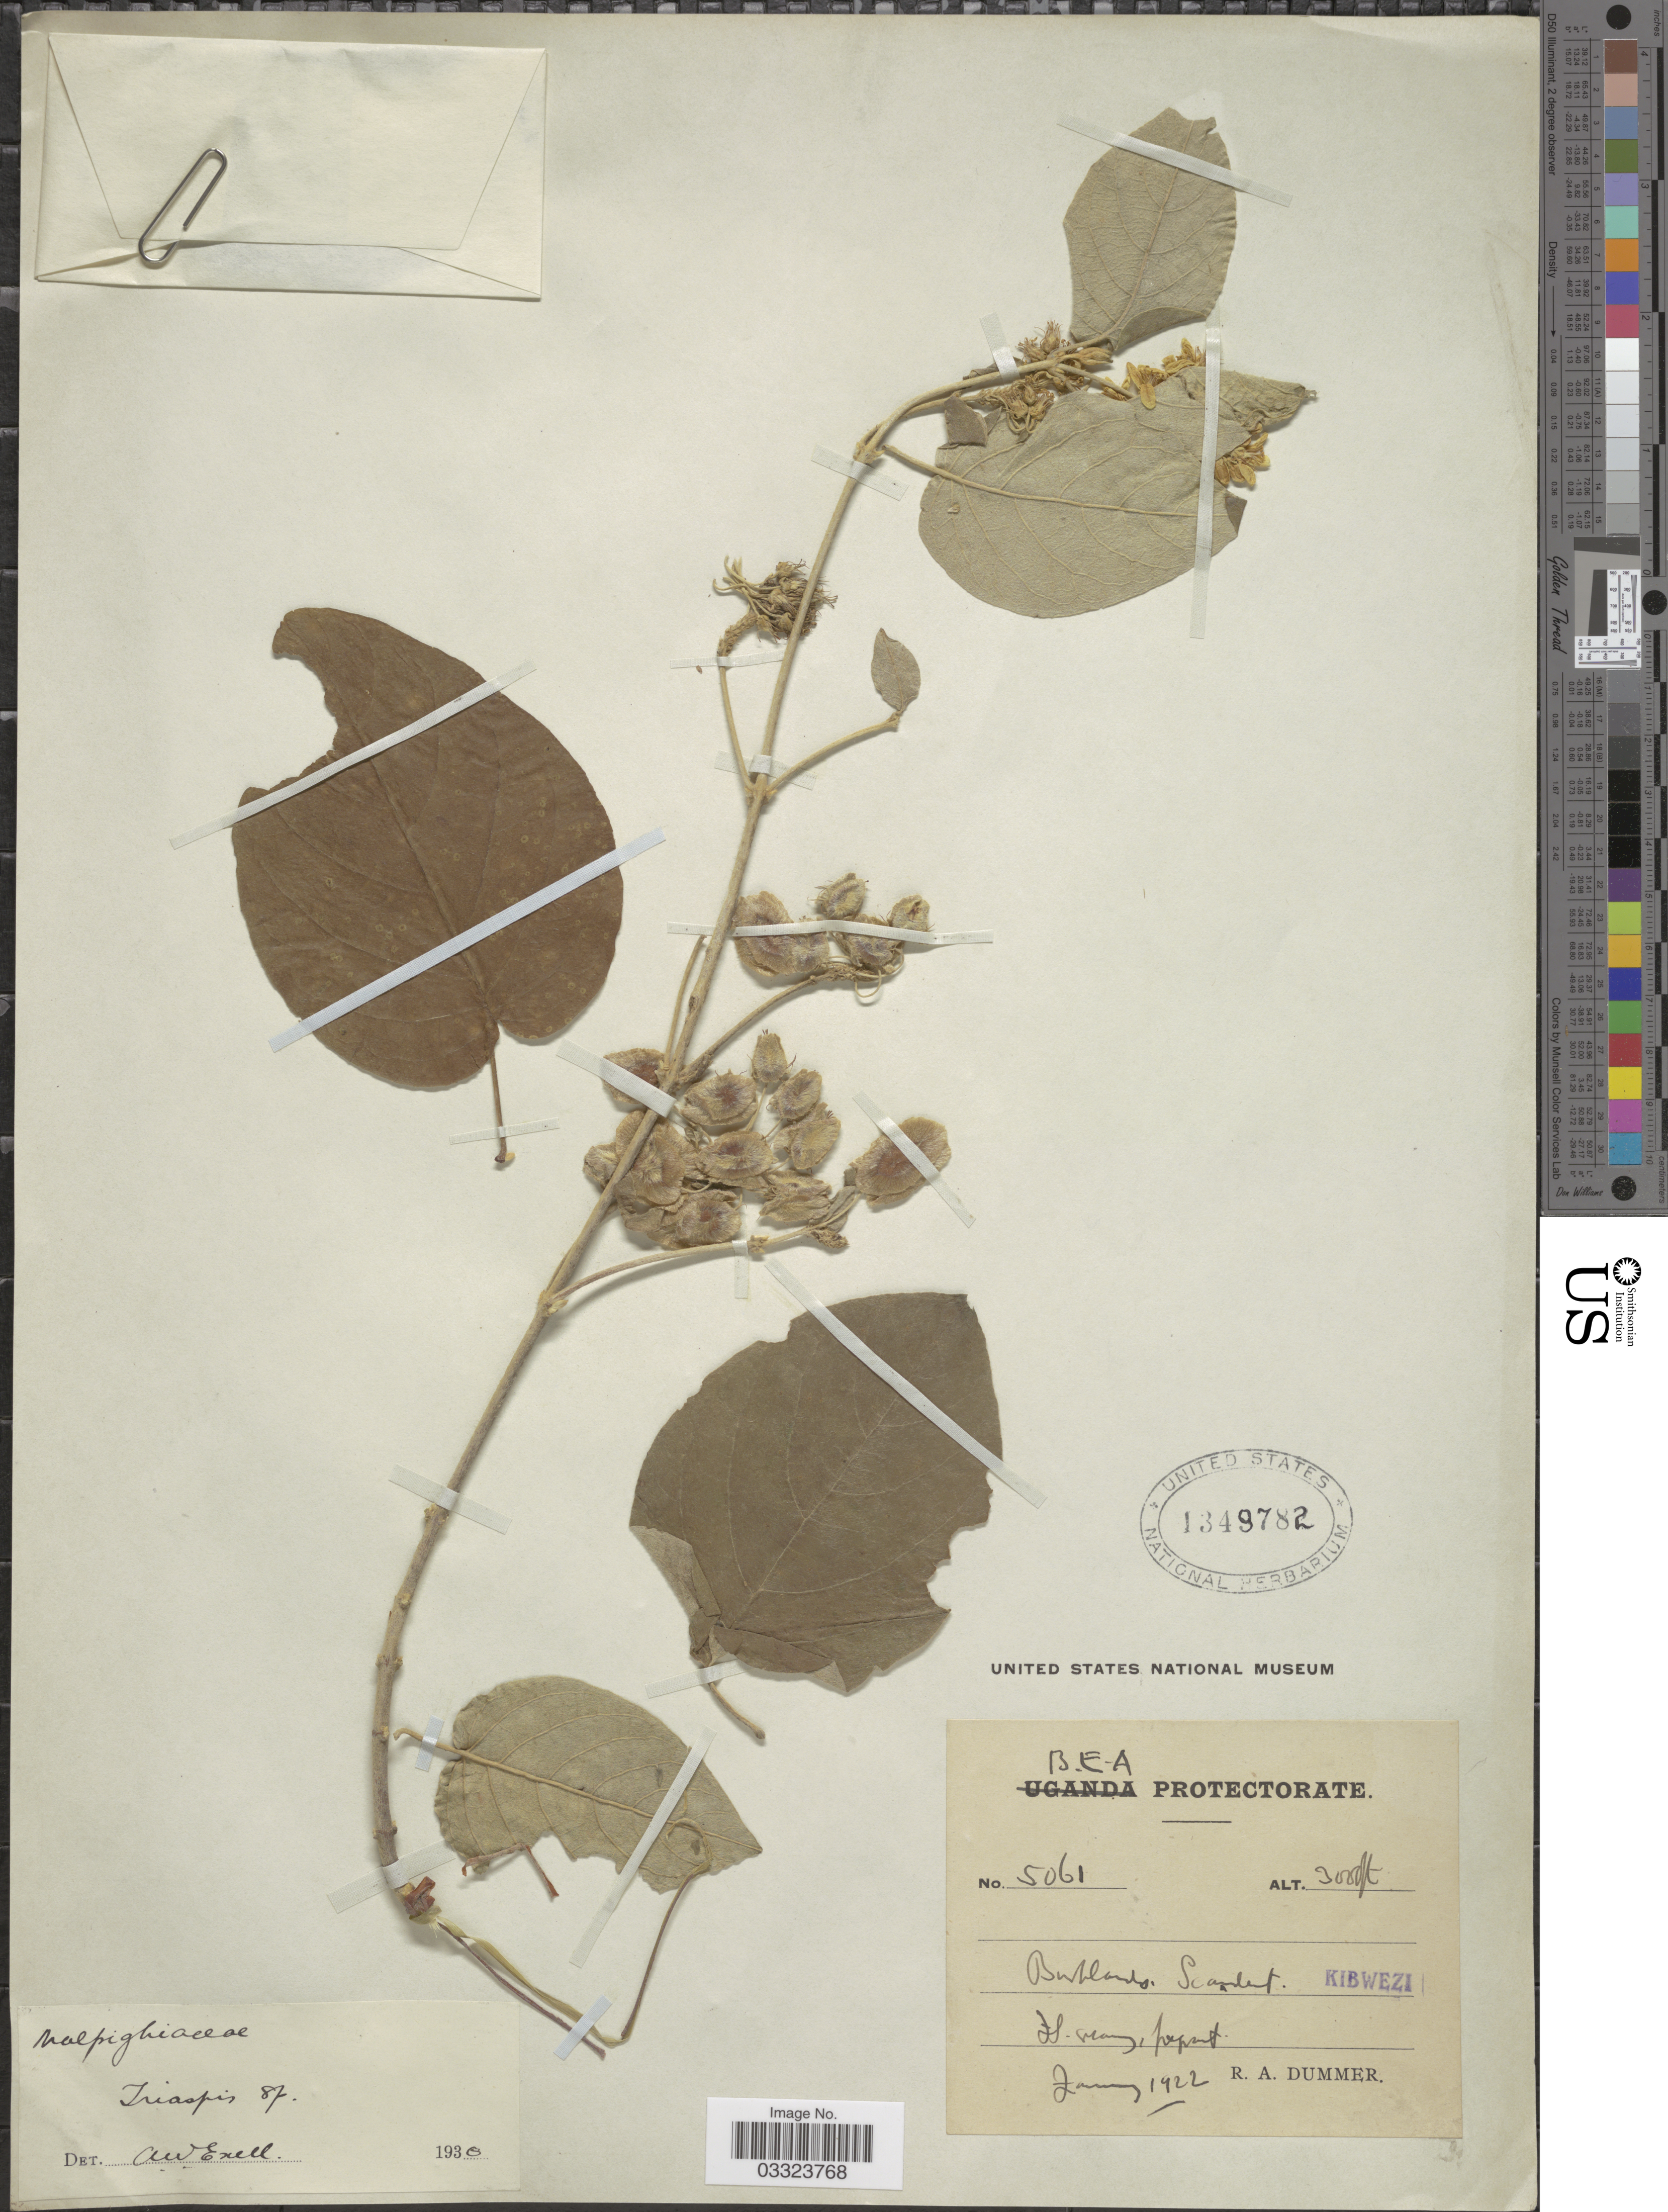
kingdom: Plantae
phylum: Tracheophyta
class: Magnoliopsida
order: Malpighiales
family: Malpighiaceae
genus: Triaspis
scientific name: Triaspis sp.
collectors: R. Dümmer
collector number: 5061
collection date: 1922-01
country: Kenya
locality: B.E.A Protectorate. Kibwezi [unsure placement].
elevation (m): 914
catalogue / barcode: US 1349782